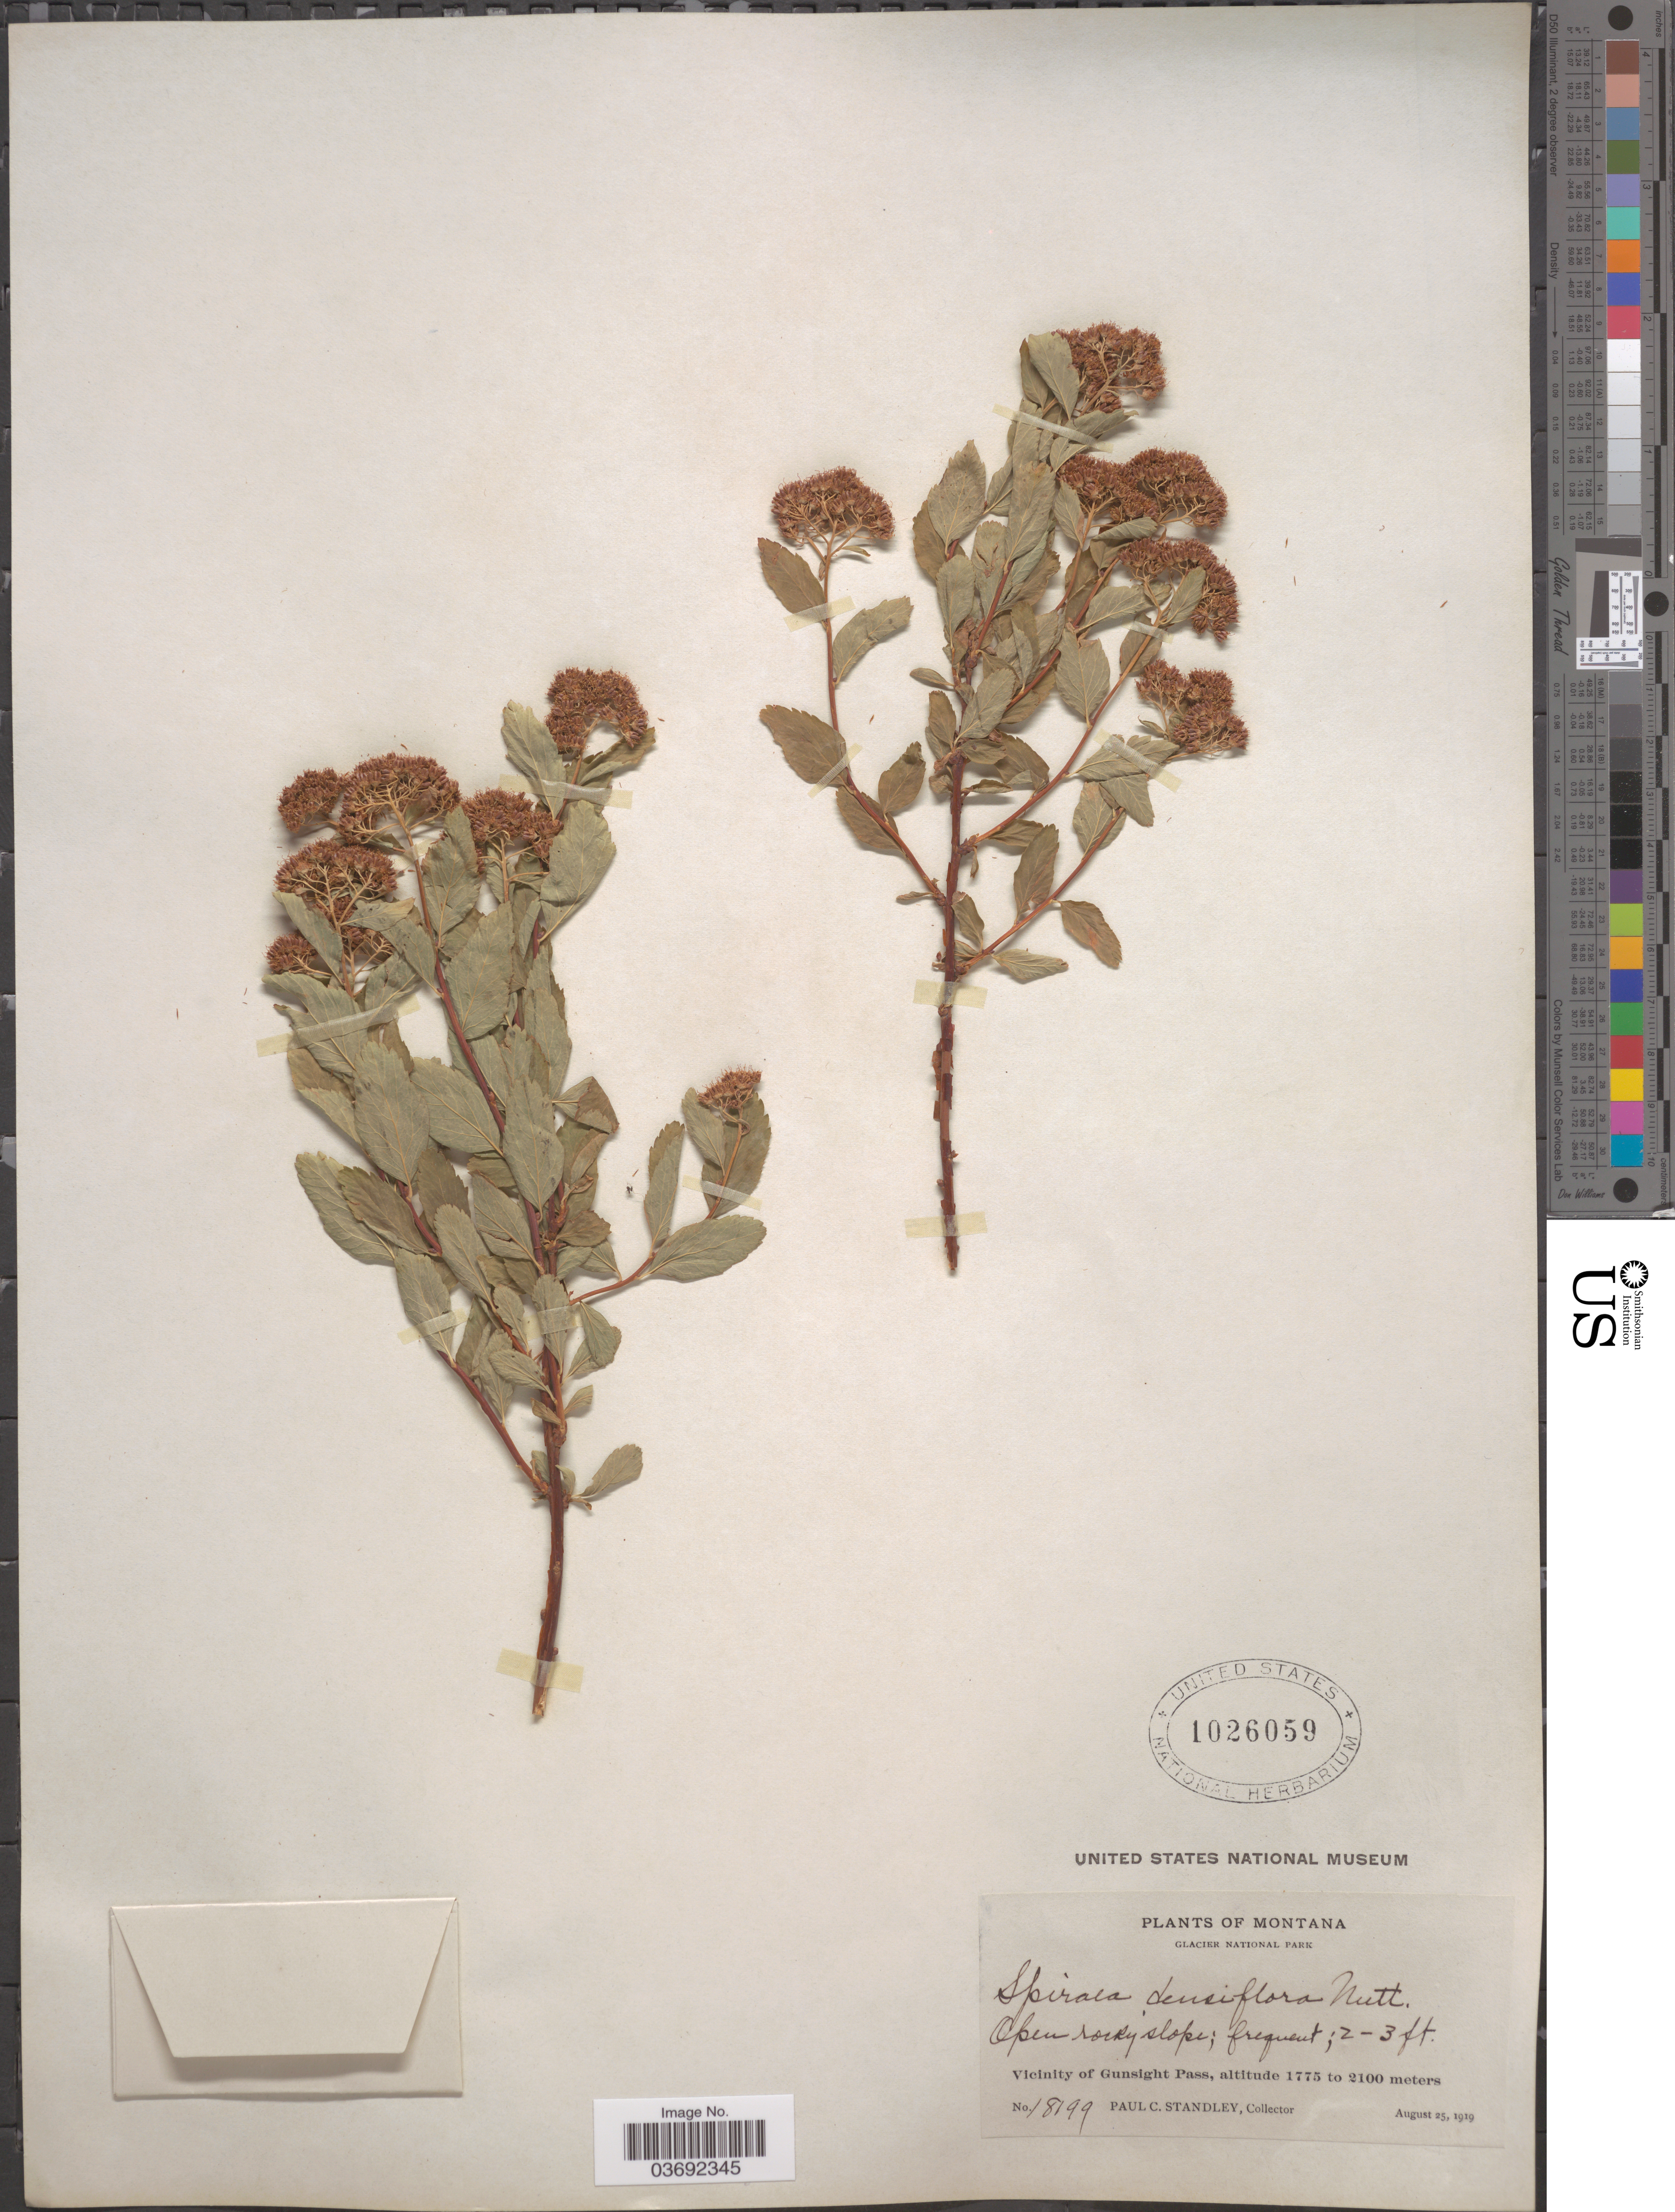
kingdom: Plantae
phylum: Tracheophyta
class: Magnoliopsida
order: Rosales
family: Rosaceae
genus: Spiraea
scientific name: Spiraea densiflora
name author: Nutt. ex Greenm.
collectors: P. C. Standley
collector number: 18199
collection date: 1919-08-25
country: United States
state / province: Montana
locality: Glacier National Park. Vicinity of Gunsight Pass.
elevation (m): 1775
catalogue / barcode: US 1026059